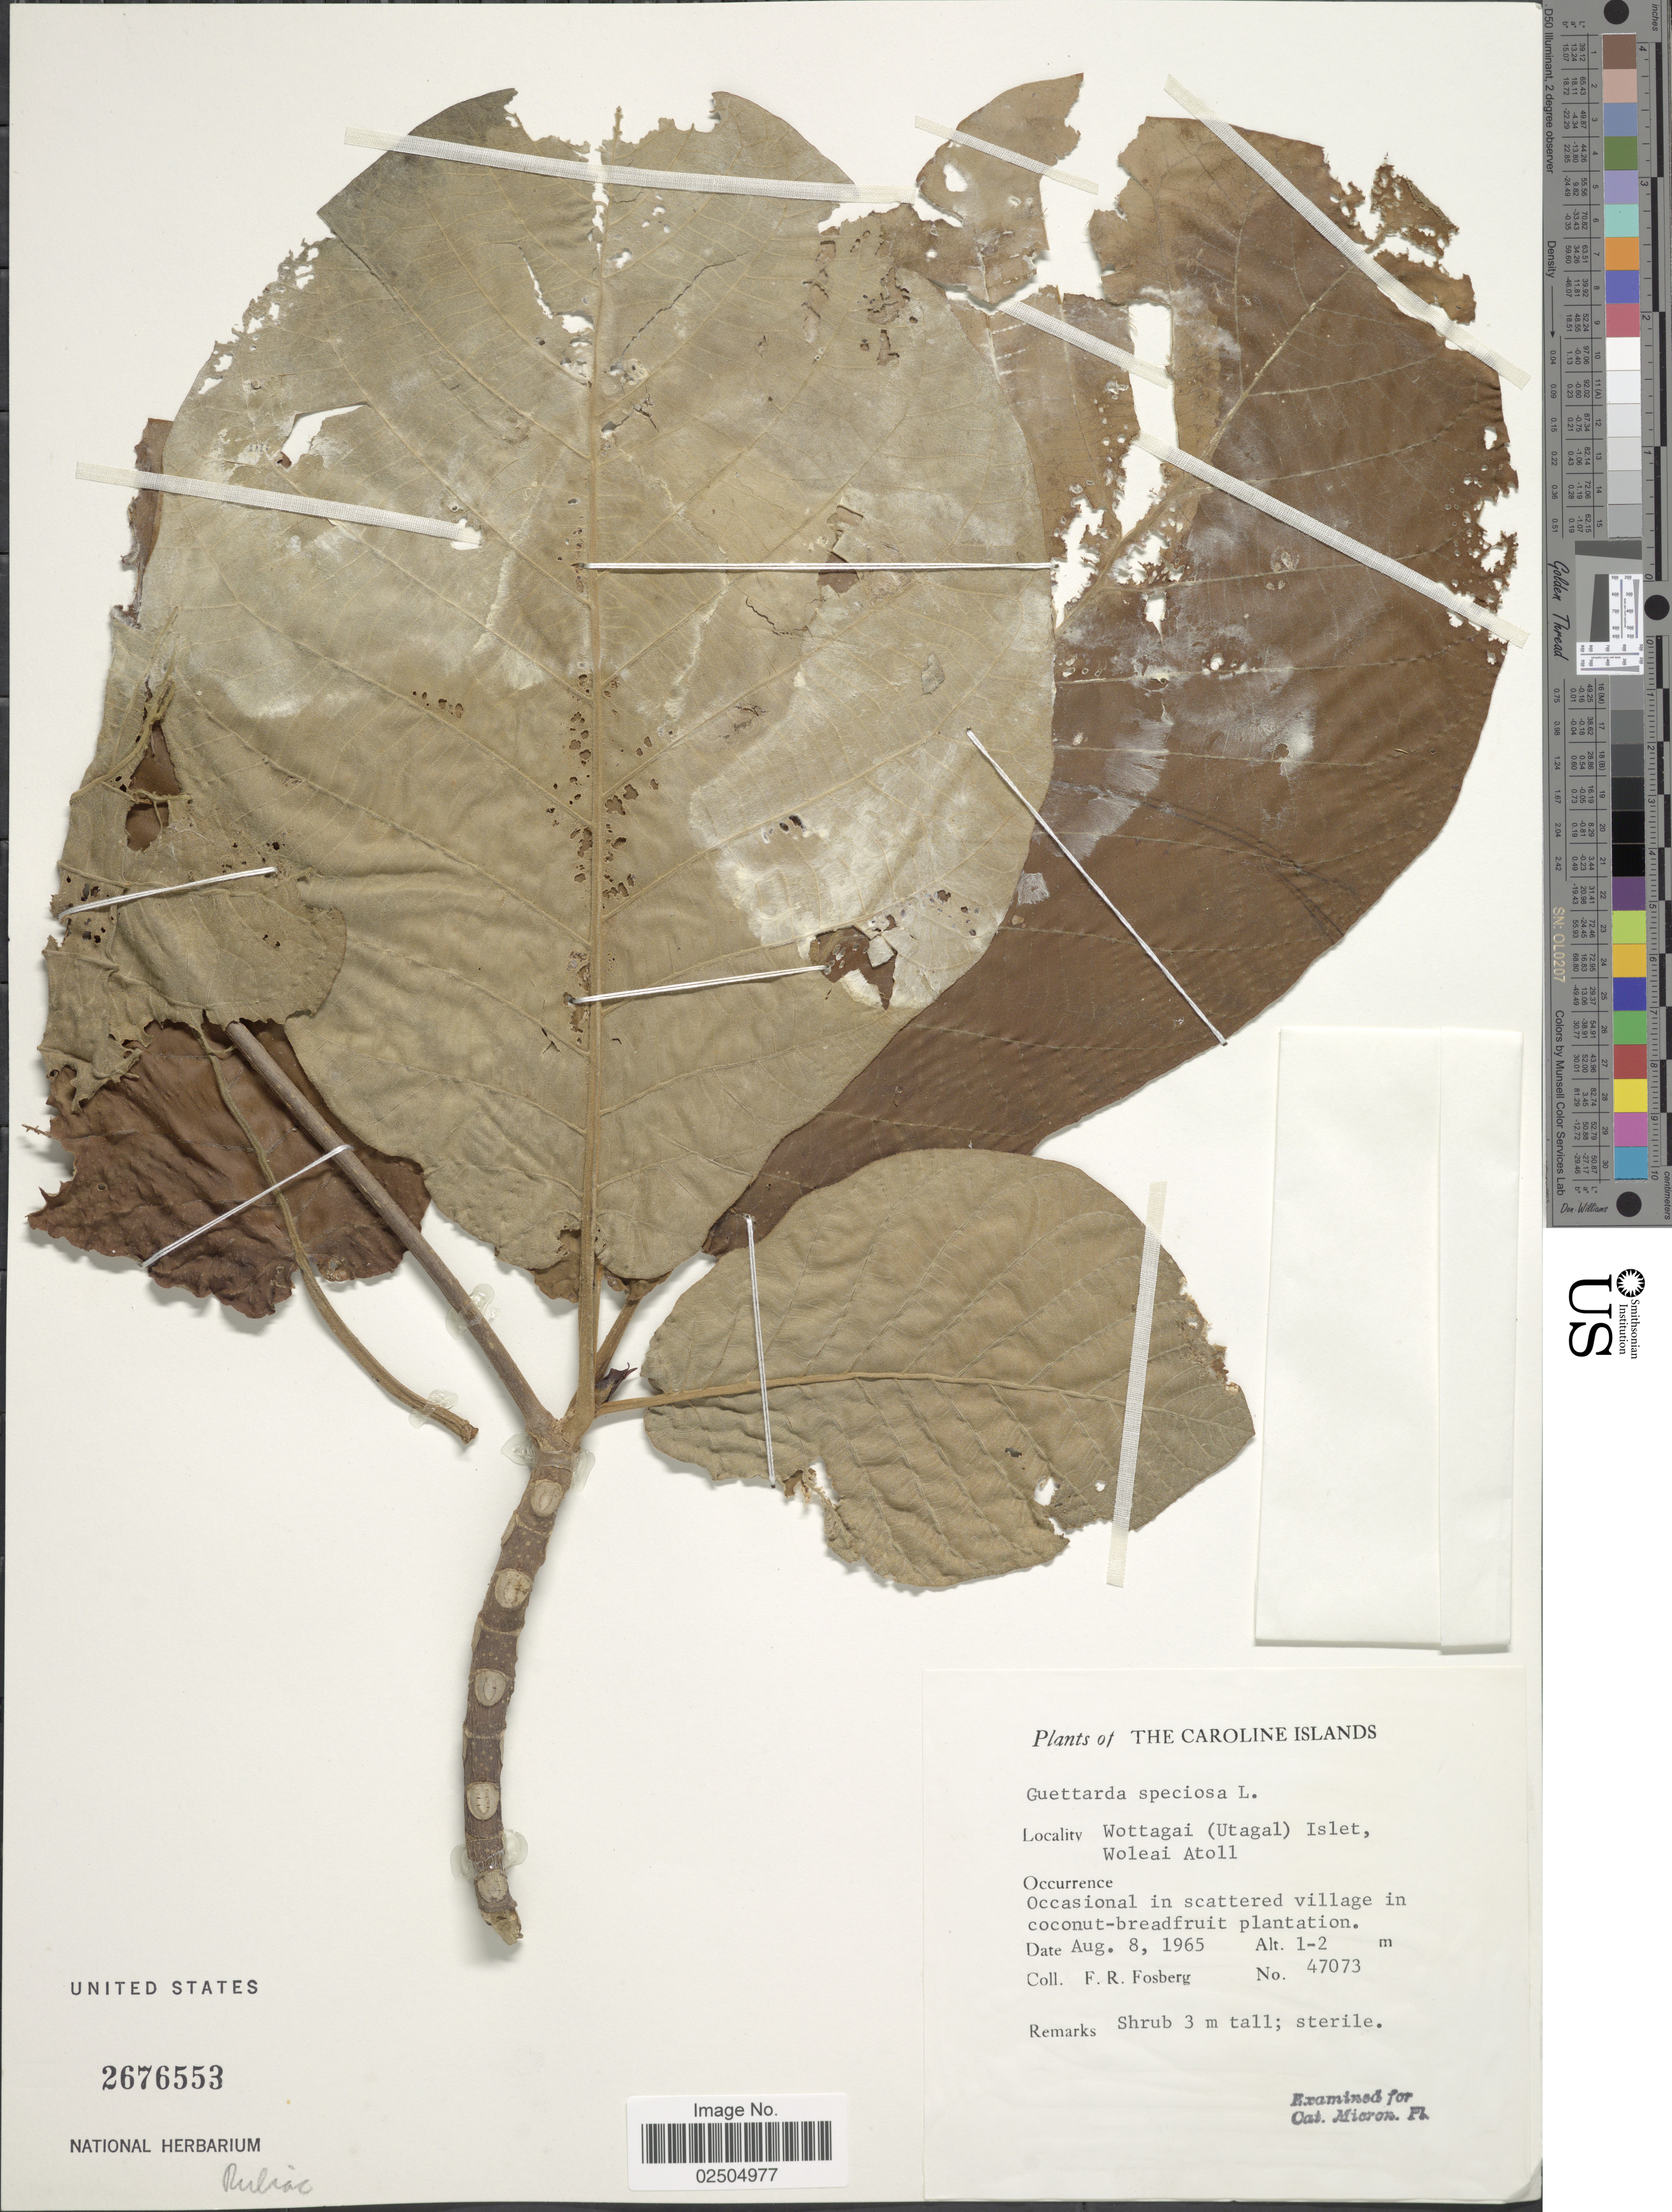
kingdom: Plantae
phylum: Tracheophyta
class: Magnoliopsida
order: Gentianales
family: Rubiaceae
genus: Guettarda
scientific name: Guettarda speciosa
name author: L.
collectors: F. R. Fosberg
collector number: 47073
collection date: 1965-08-08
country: Micronesia, Federated States of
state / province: Yap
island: Woleai Atoll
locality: Wottagai (Utagal) Islet, Woleai Atoll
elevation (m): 1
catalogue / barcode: US 2676553